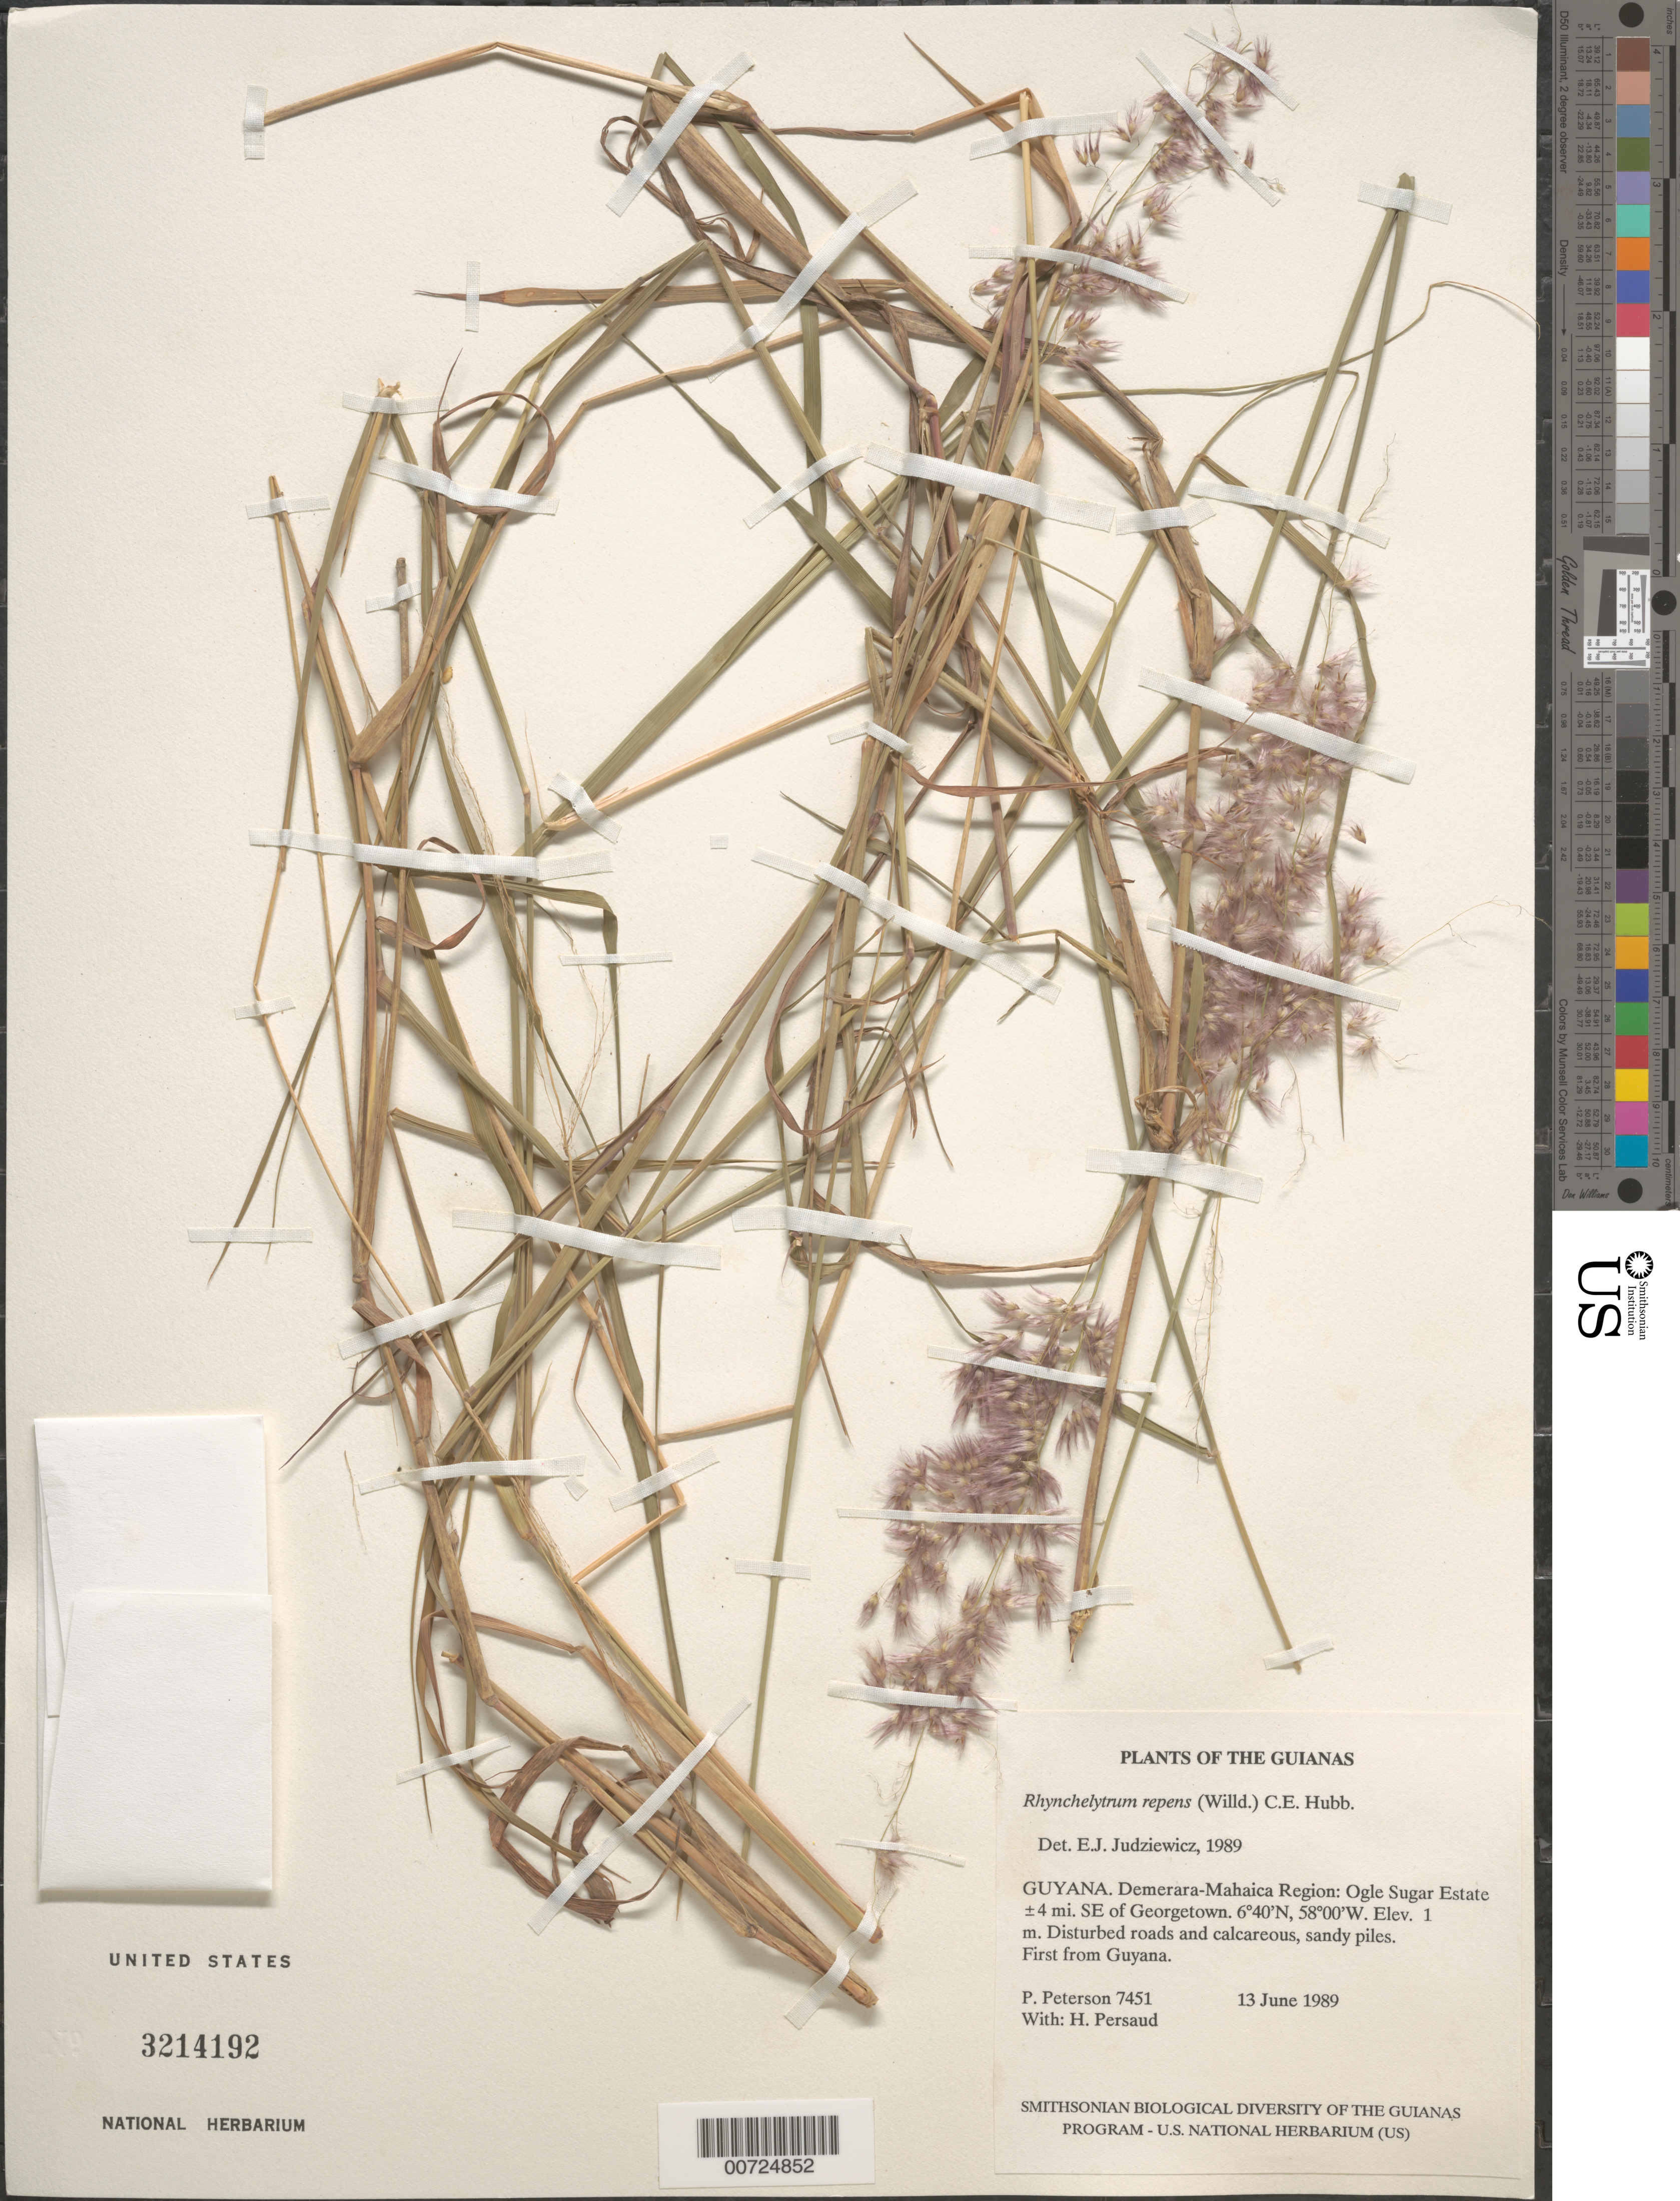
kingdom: Plantae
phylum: Tracheophyta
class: Liliopsida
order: Poales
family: Poaceae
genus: Rhynchelytrum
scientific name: Rhynchelytrum repens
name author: (Willd.) C.E. Hubb.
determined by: Judziewicz, E. J.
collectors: P. M. Peterson & H. Persaud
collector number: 7451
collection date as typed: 13 June 1989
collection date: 1989-06-13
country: Guyana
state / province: Demerara-Mahaica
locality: Ogle Sugar Estate ±4 mi. SE of Georgetown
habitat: Disturbed roads and calcareous, sandy piles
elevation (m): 1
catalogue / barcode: US 3214192